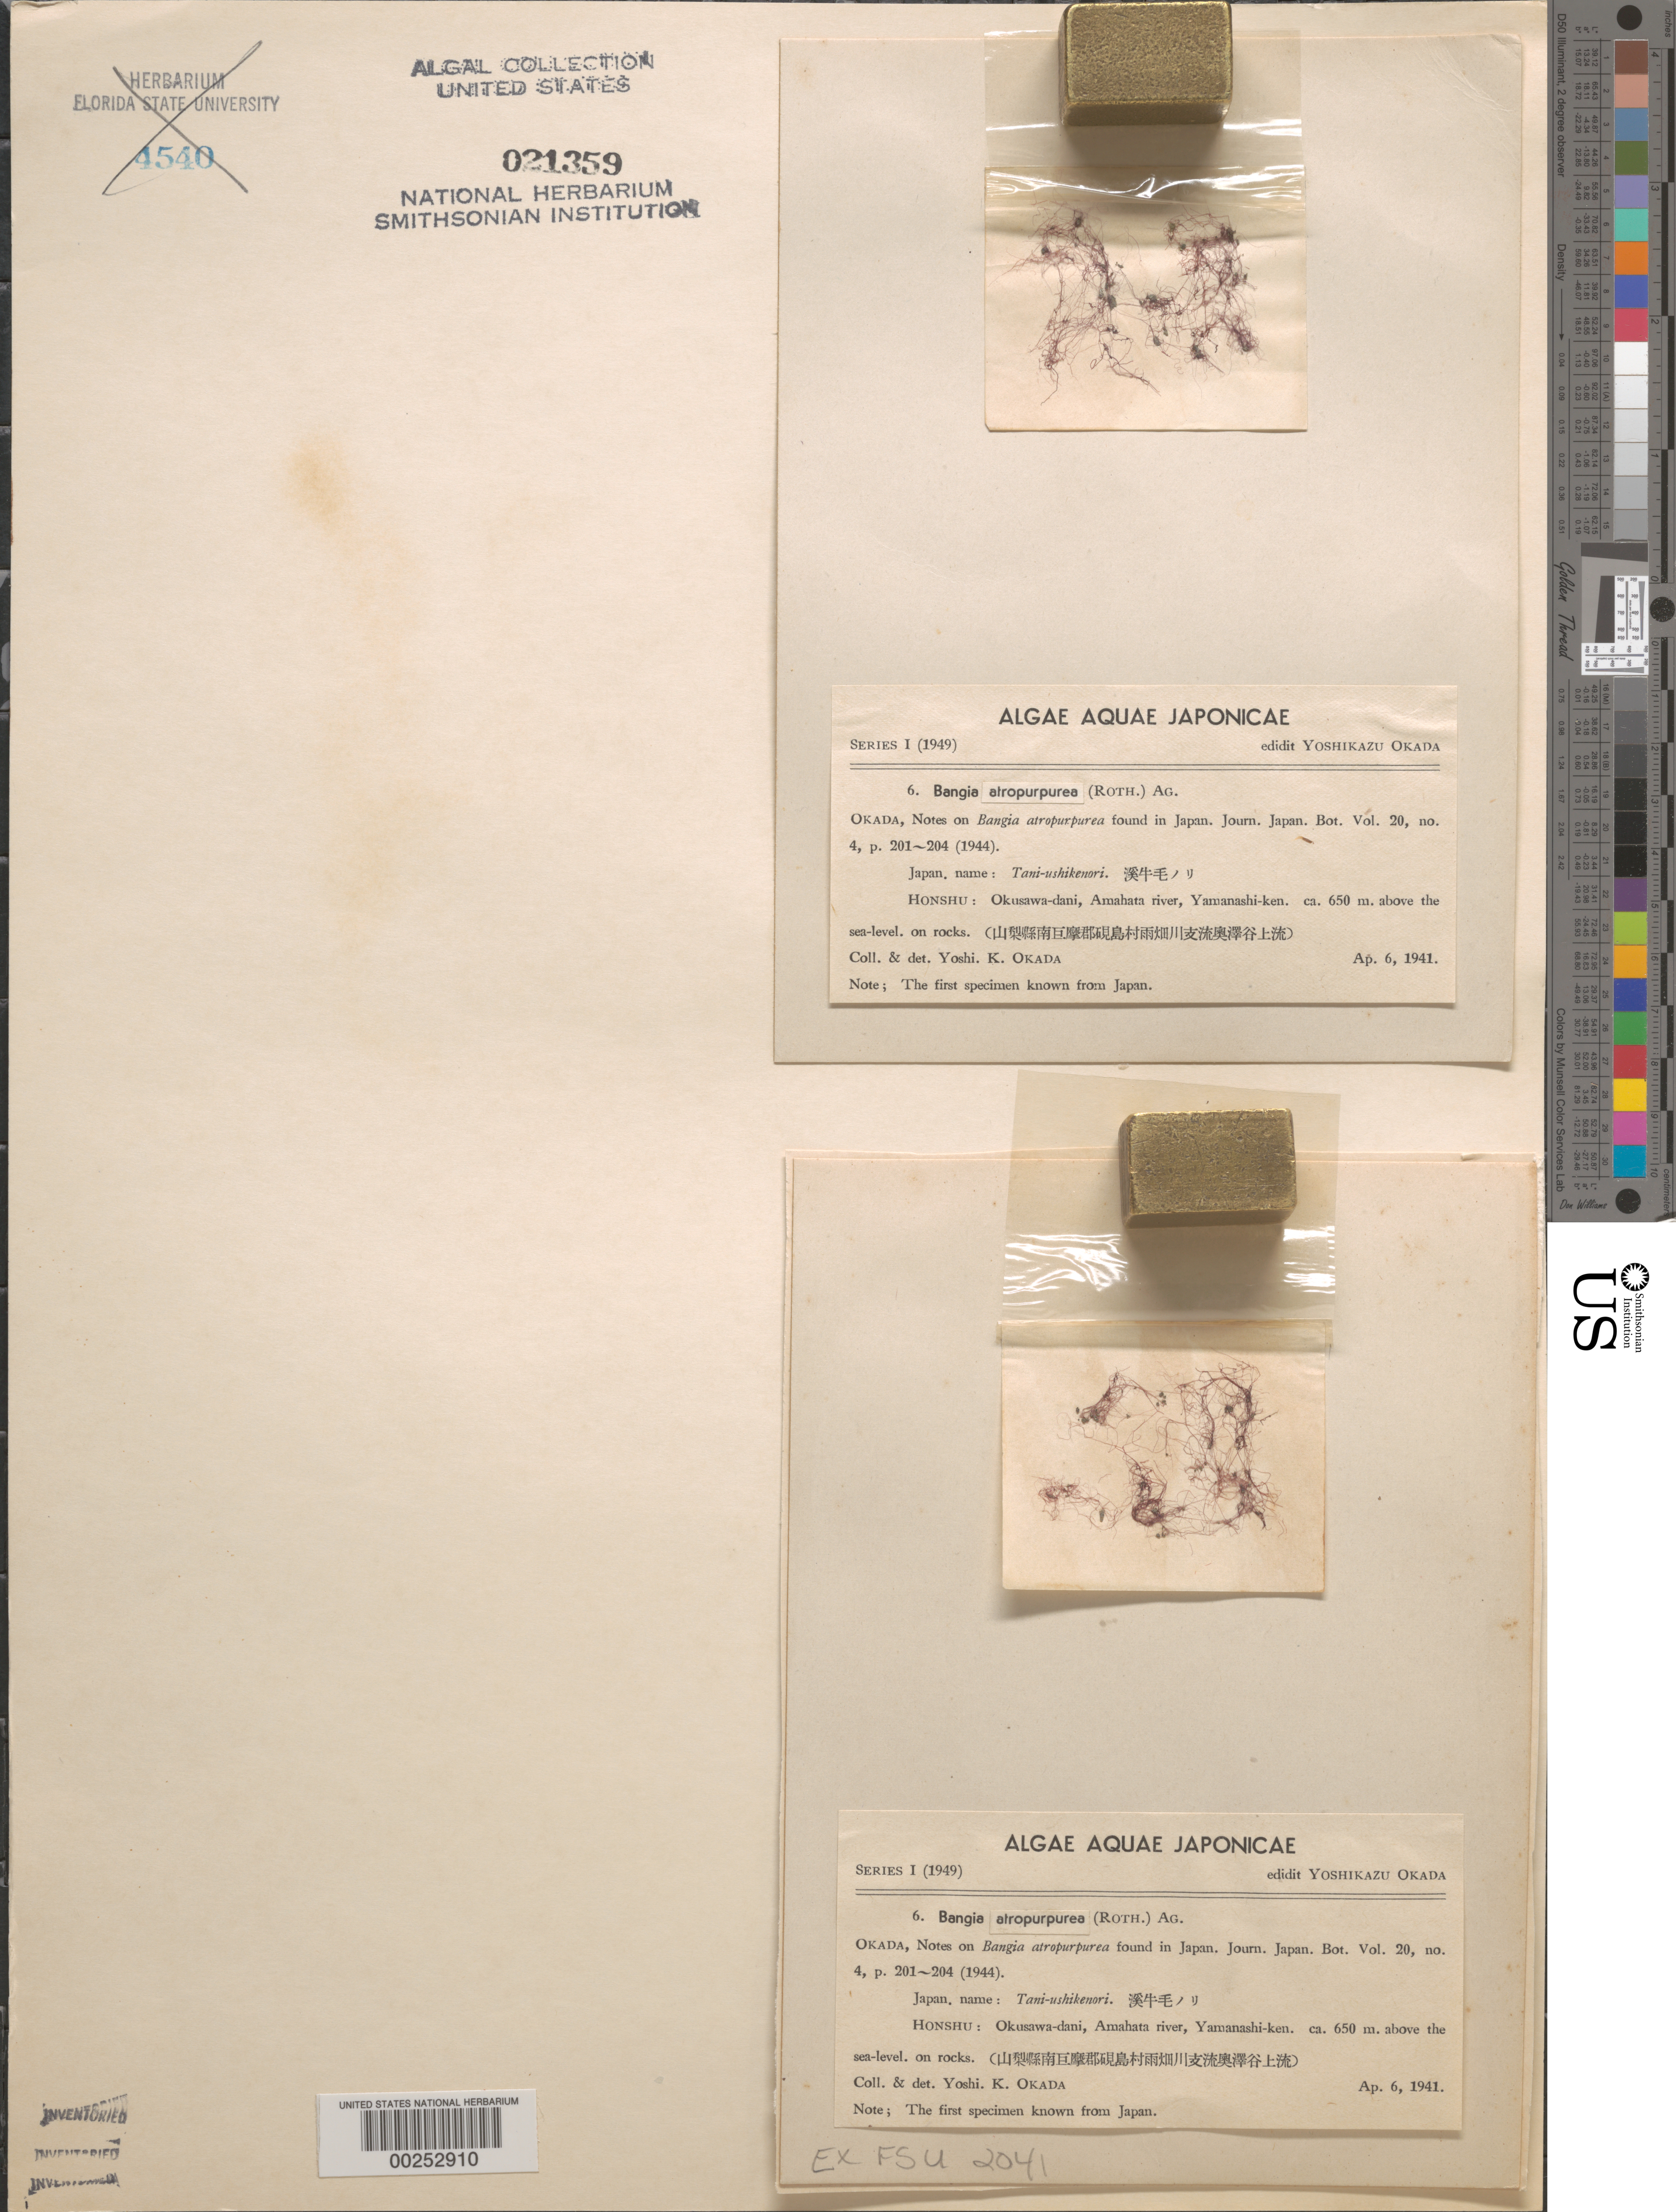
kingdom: Plantae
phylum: Rhodophyta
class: Bangiophyceae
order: Bangiales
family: Bangiaceae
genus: Bangia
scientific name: Bangia atropurpurea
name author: (Mertens ex Roth) C. Agardh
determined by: Okada, Y. K.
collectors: Y. Okada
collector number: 6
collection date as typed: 06 Apr 1941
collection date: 1941-04-06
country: Japan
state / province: Yamanasi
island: Honshu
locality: Okusawa-dani, Amahata River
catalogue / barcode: US 21359